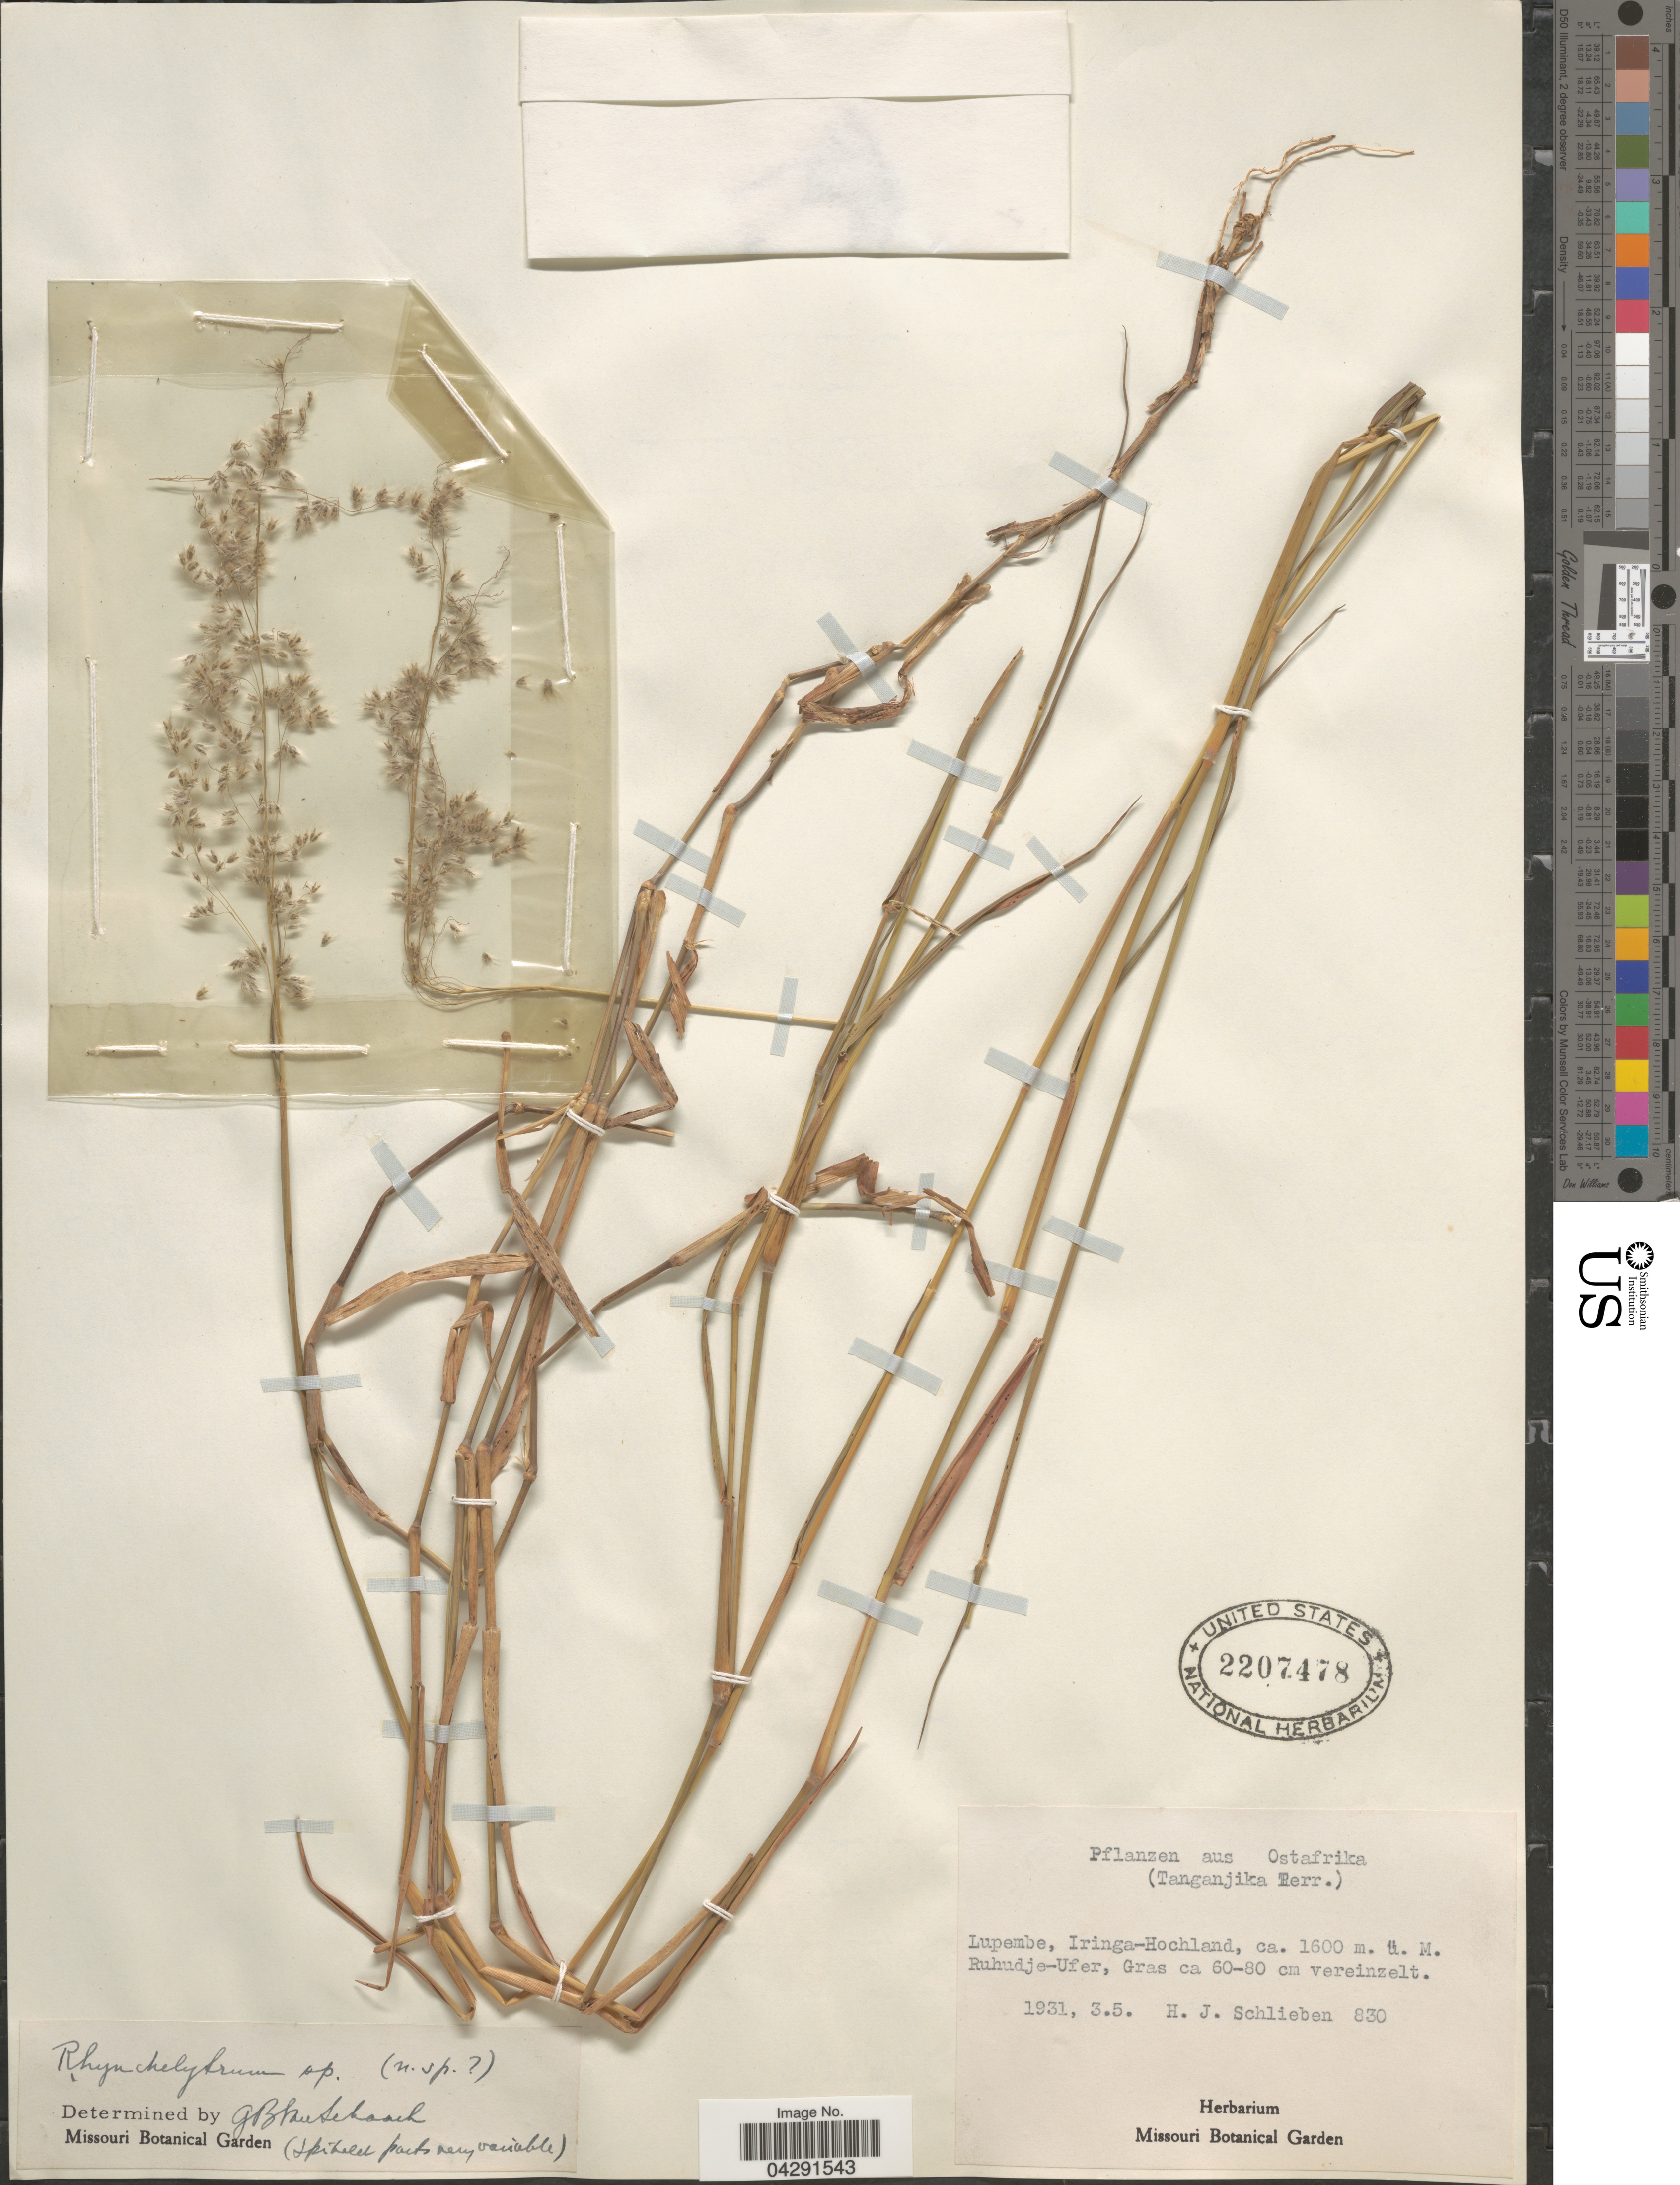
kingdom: Plantae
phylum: Tracheophyta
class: Liliopsida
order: Poales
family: Poaceae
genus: Melinis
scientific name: Melinis sp.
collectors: H. J. Schlieben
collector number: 830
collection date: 1931-05-03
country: Tanzania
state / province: Iringa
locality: Ostafrika (Tanganjika Terr.). Lupembe, Iringa-Hochland, Ruhudje-Ufer.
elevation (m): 1600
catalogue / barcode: US 2207478